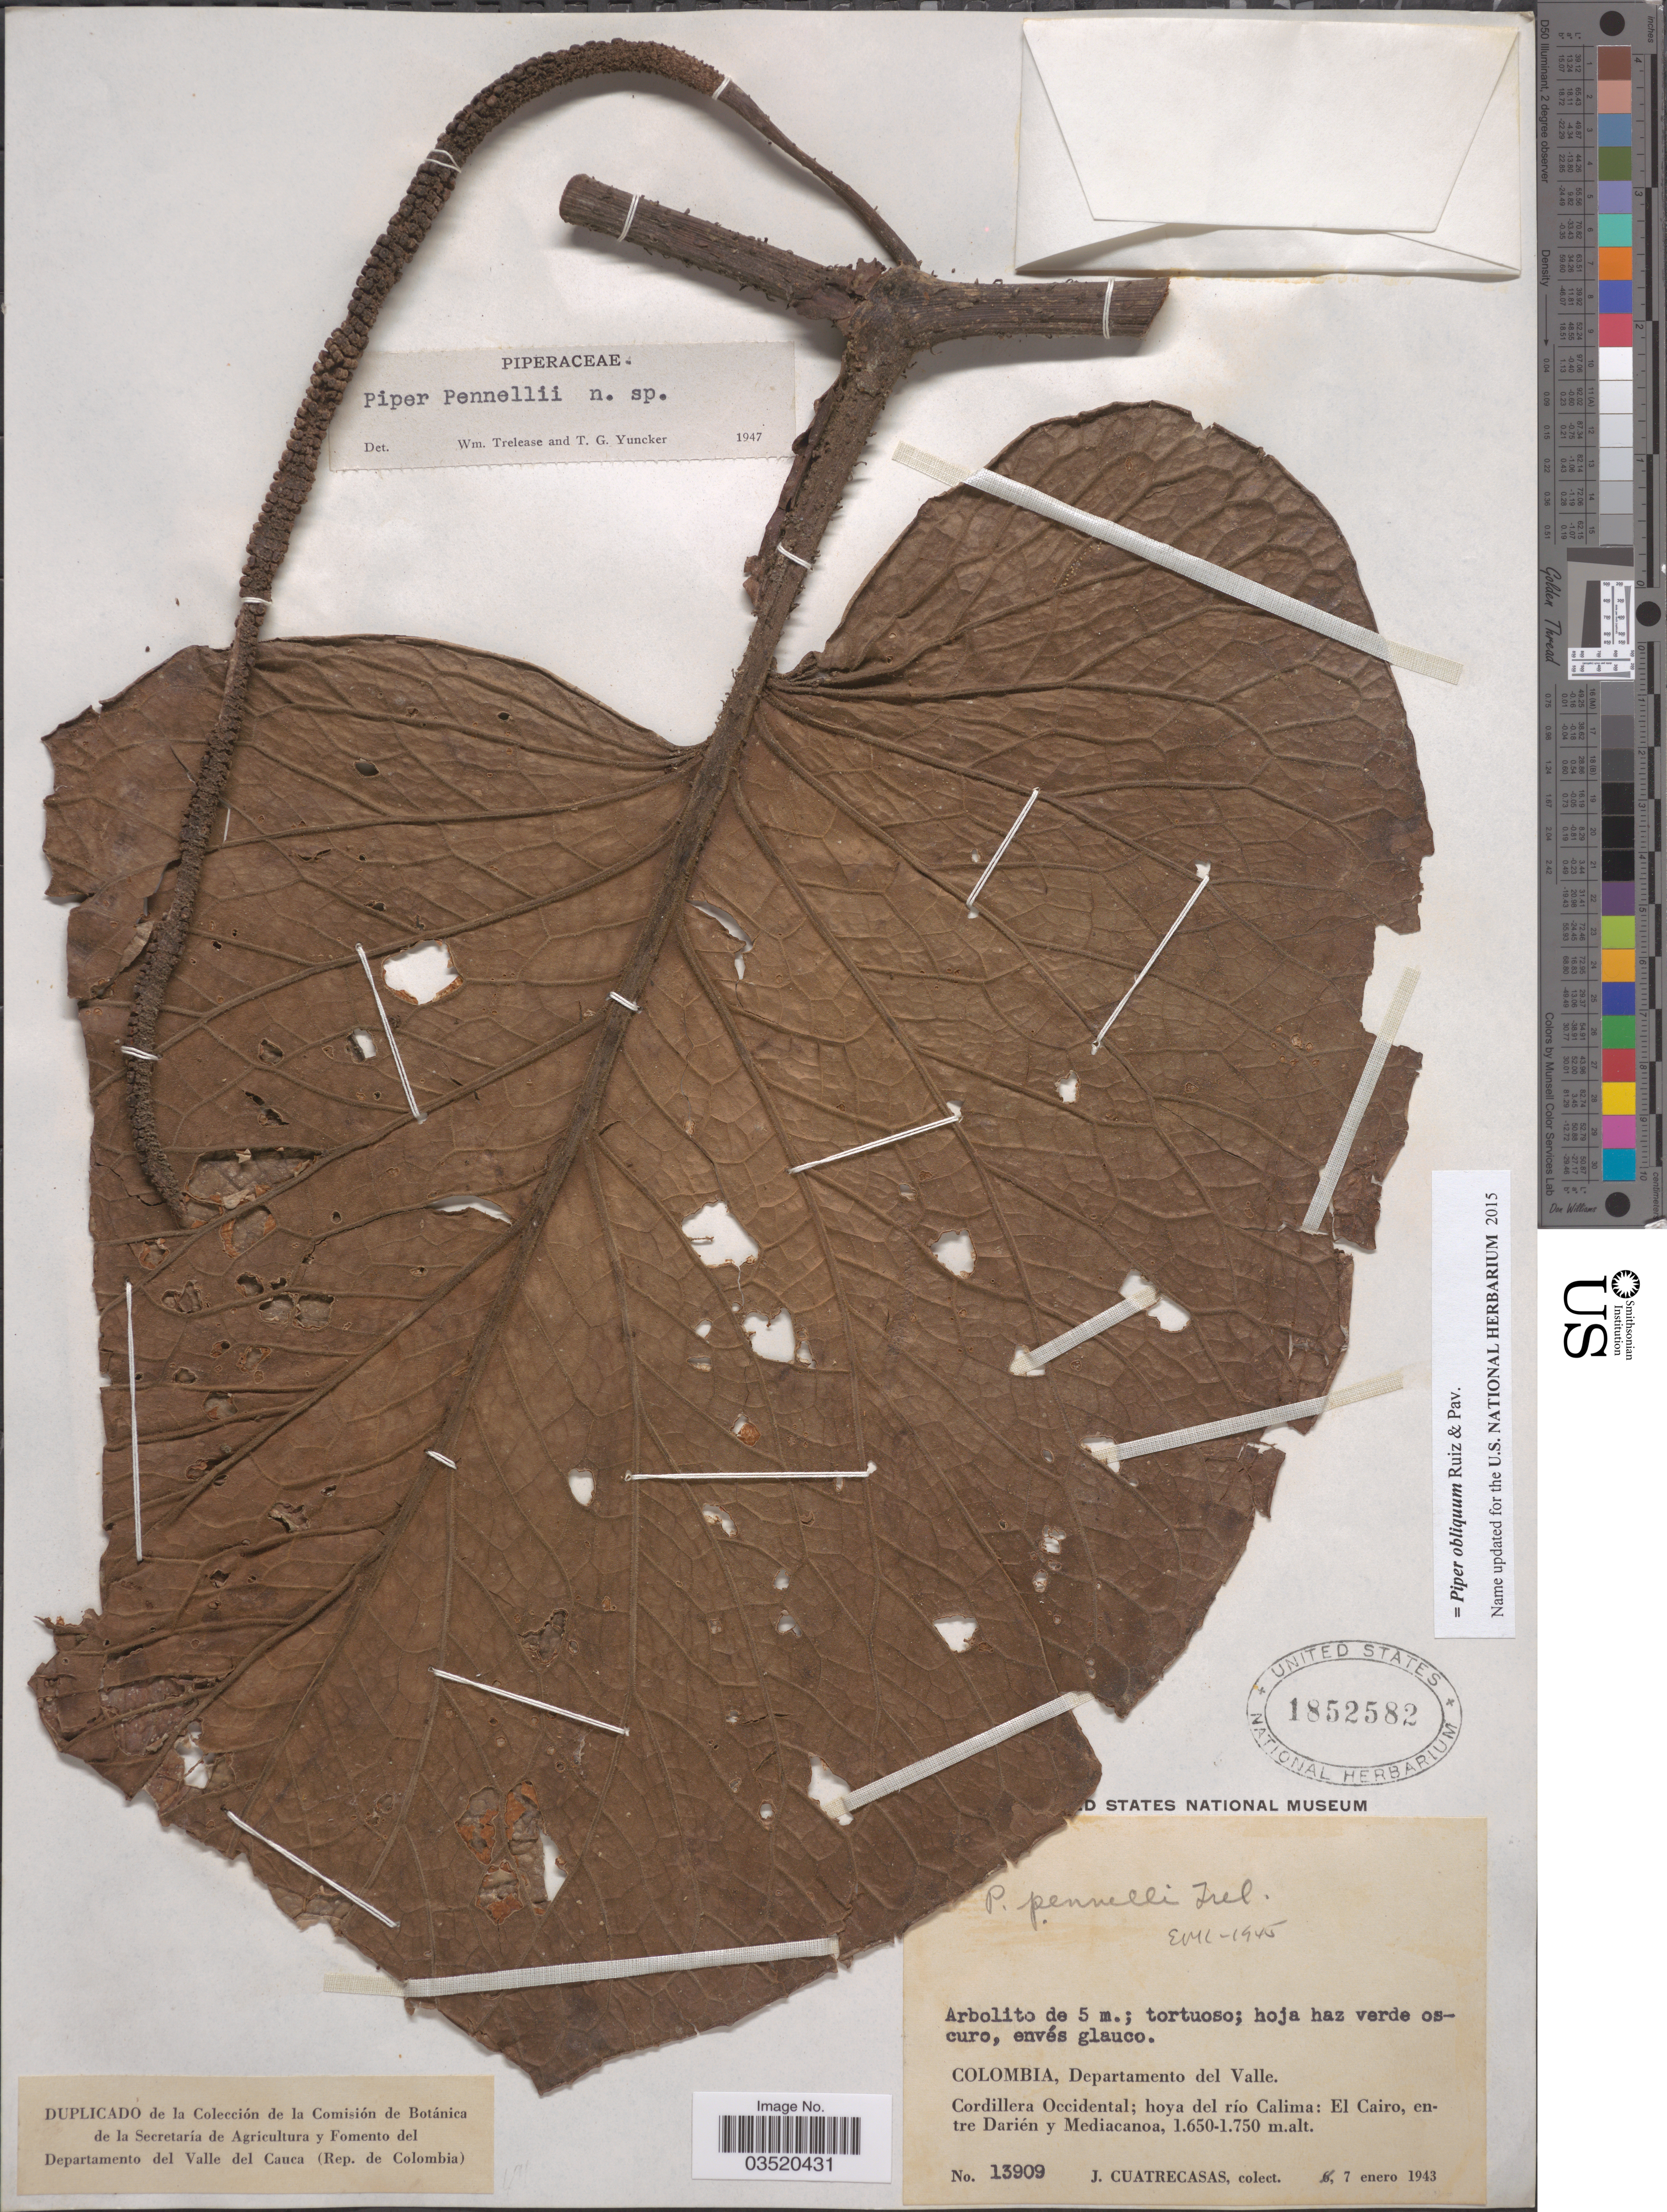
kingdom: Plantae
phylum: Tracheophyta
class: Magnoliopsida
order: Piperales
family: Piperaceae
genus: Piper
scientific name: Piper obliquum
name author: Ruiz & Pav.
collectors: J. Cuatrecasas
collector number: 13909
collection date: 1943-01-07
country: Colombia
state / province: Valle del Cauca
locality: Departamento del Valle. Cordillera Occidental; hoya del río Calima: El Cairo, entre Darién y Mediacanoa.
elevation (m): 1650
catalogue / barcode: US 1852582